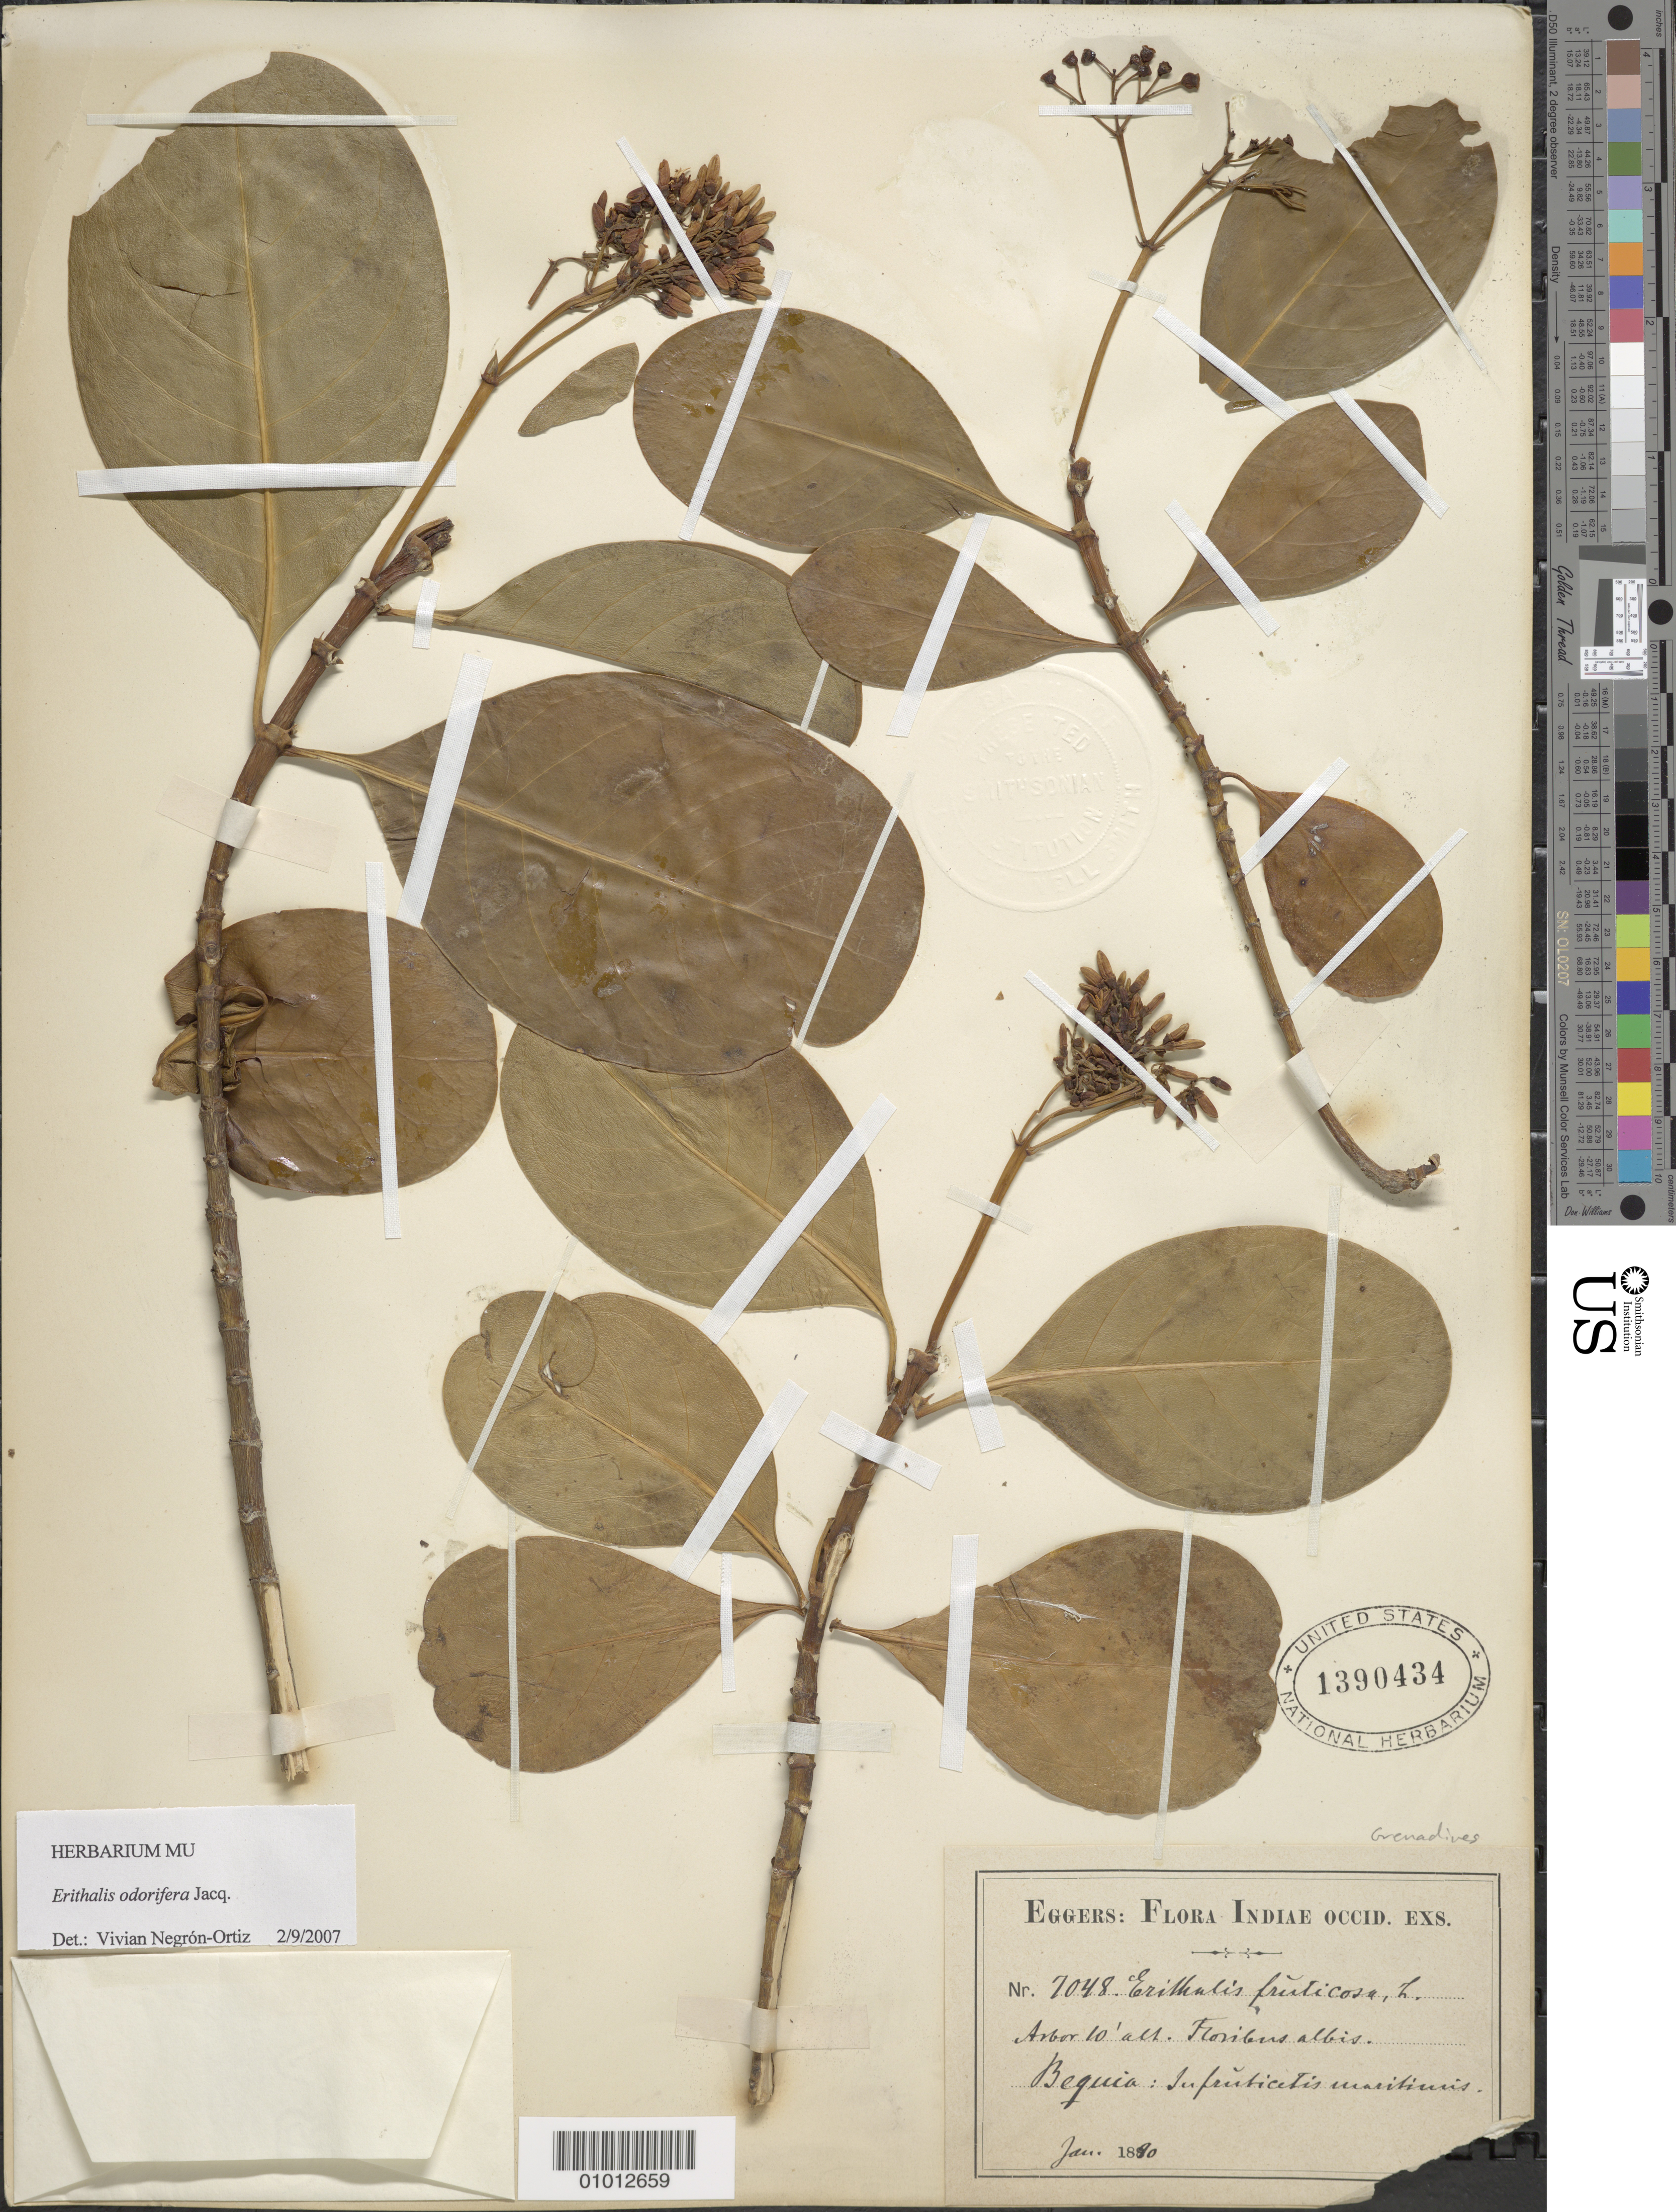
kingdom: Plantae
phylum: Tracheophyta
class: Magnoliopsida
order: Gentianales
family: Rubiaceae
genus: Erithalis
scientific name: Erithalis odorifera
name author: Jacq.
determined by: Negrón-Ortiz, V.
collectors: H. F. A. von Eggers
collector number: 7048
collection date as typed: Jan 1890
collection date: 1890-01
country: St. Vincent - Grenadines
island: Bequia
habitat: In fruticetis maritimis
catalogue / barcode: US 1390434